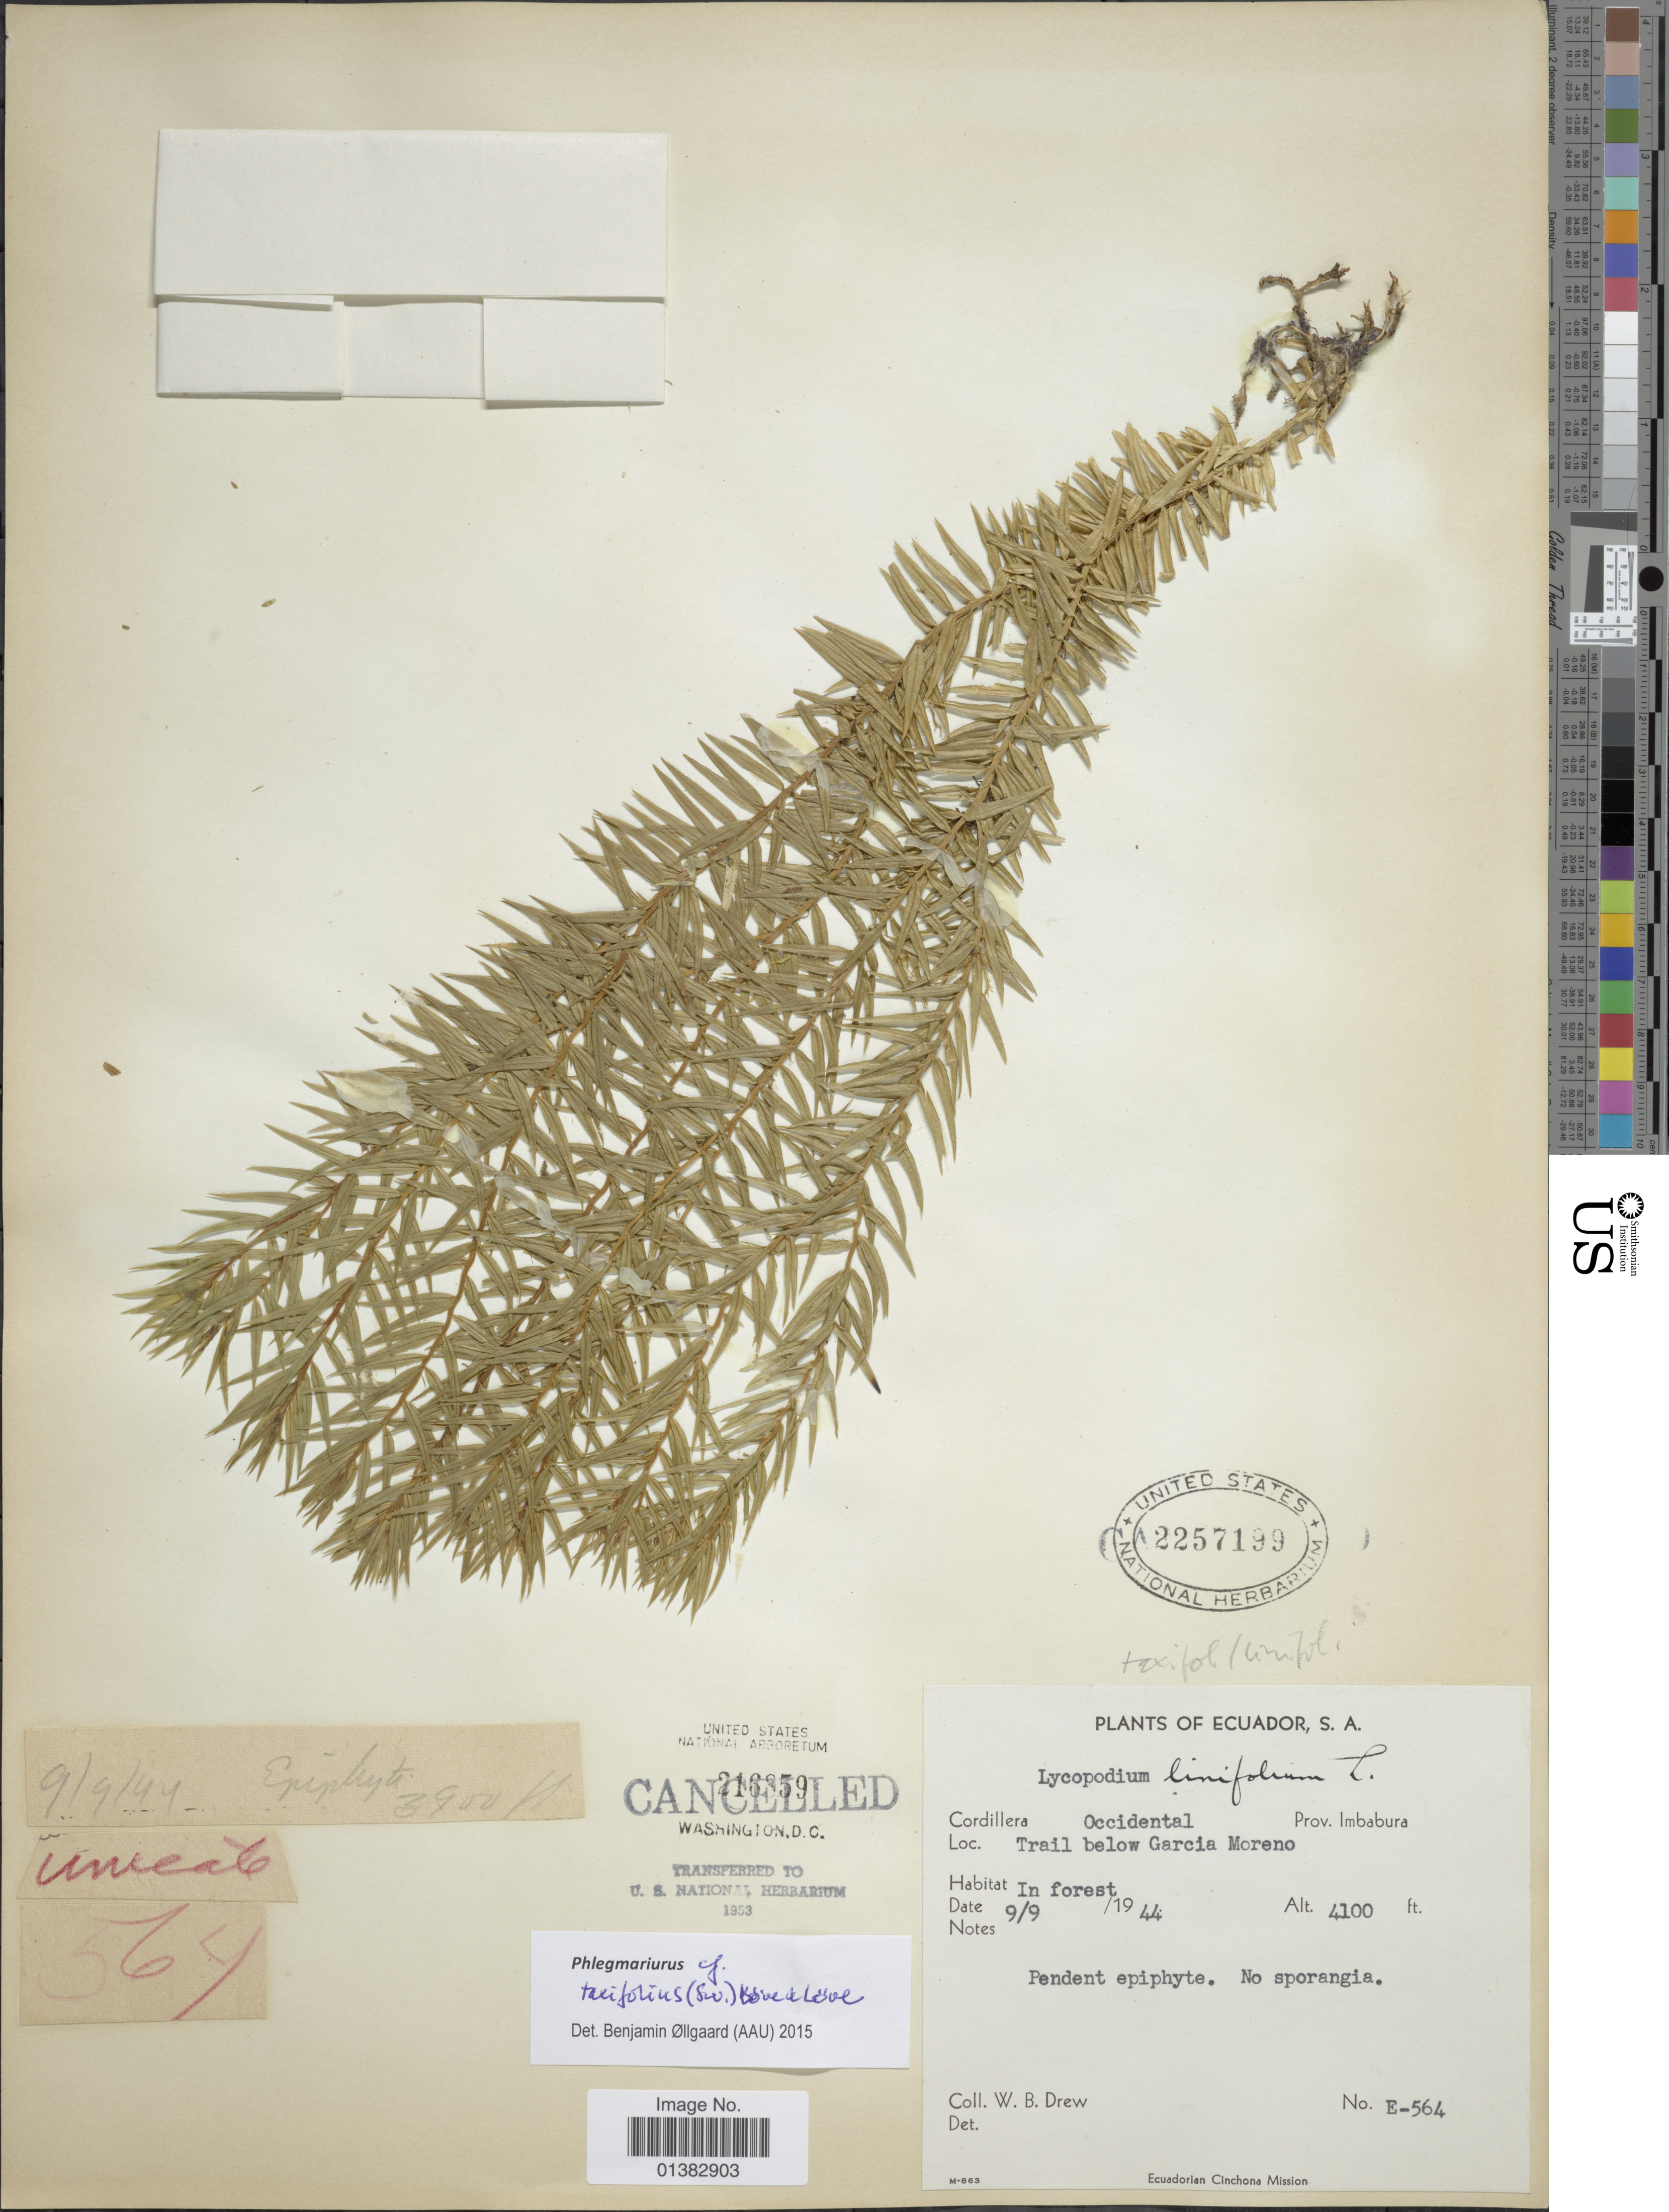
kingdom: Plantae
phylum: Tracheophyta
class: Lycopodiopsida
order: Lycopodiales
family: Lycopodiaceae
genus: Phlegmariurus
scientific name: Phlegmariurus taxifolius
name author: (Sw.) Á. Löve & D. Löve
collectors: W. B. Drew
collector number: E-564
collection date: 1944-09-09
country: Ecuador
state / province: Imbabura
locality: Cordillera Occidental, Trail below Gacia Moreno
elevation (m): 1250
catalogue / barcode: US 2257199